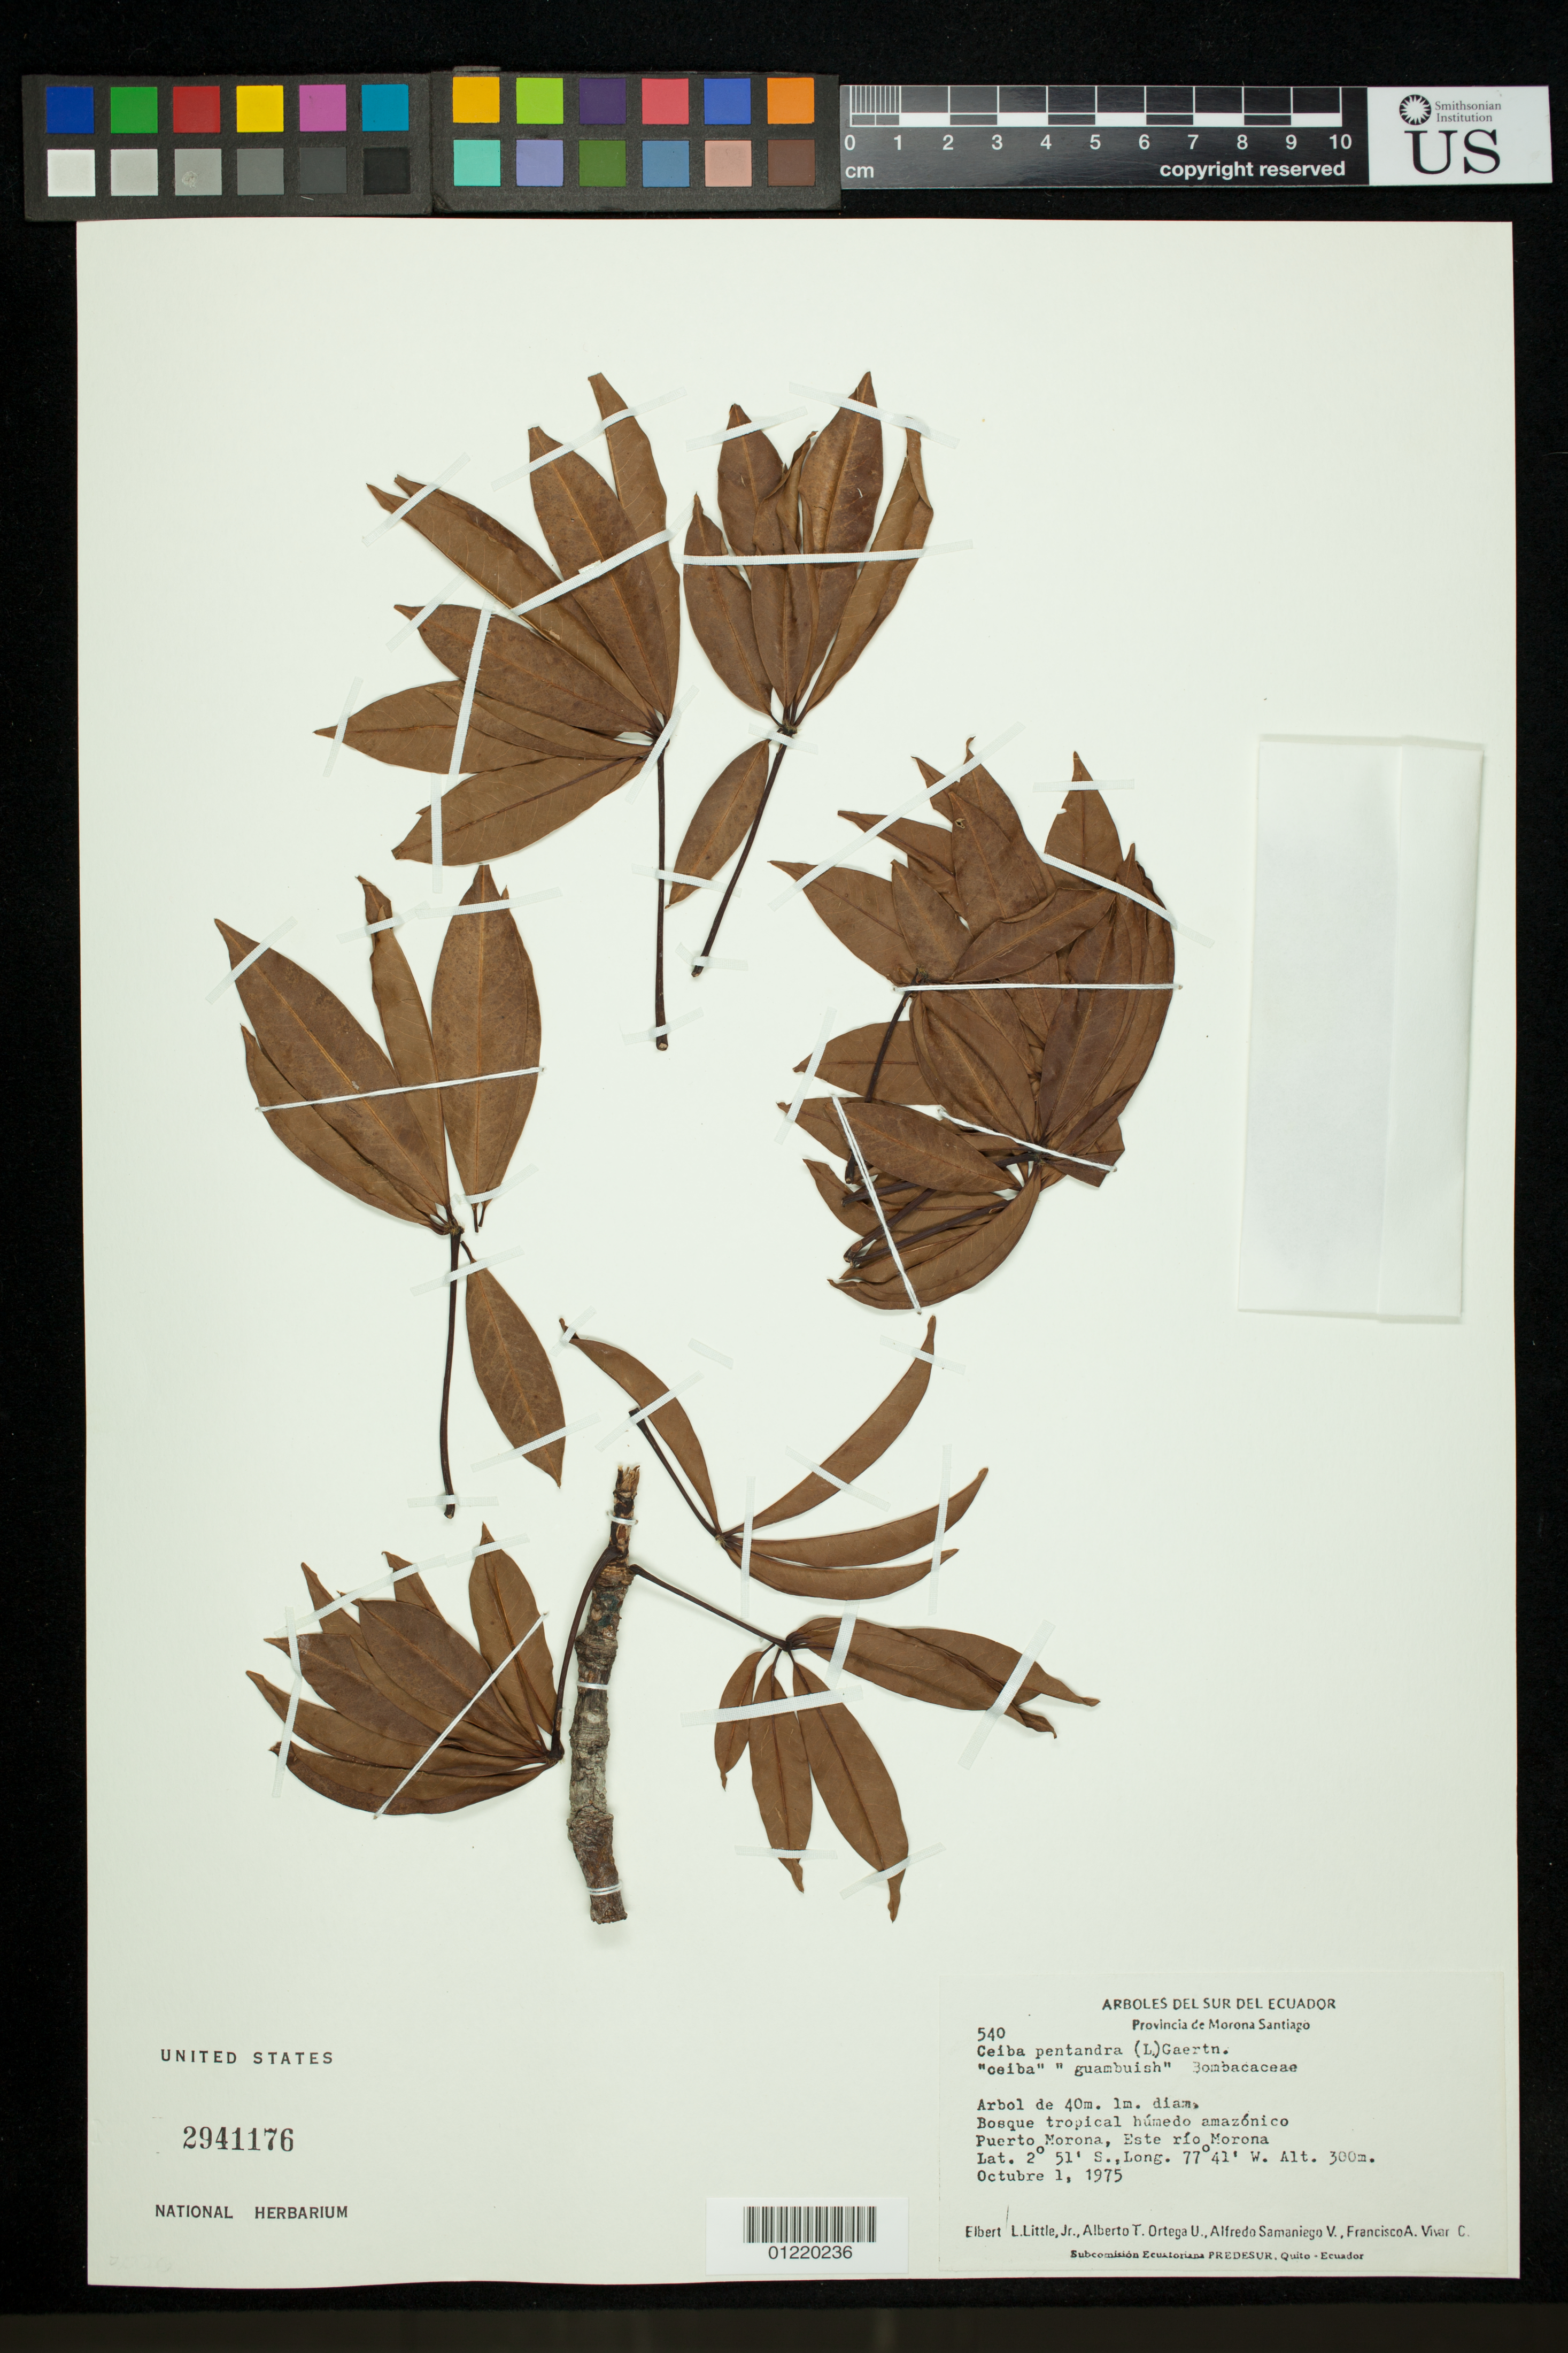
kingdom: Plantae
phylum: Tracheophyta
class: Magnoliopsida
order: Malvales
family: Malvaceae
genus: Ceiba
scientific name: Ceiba pentandra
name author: (L.) Gaertn.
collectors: E. L. Little, A. T. Ortega U., A. V. Samaniego & F. A. Vivar C.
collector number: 540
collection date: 1975-10-01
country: Ecuador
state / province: Morona-Santiago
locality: Puerto Morena, Este Rio Morona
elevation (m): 300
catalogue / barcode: US 2941176